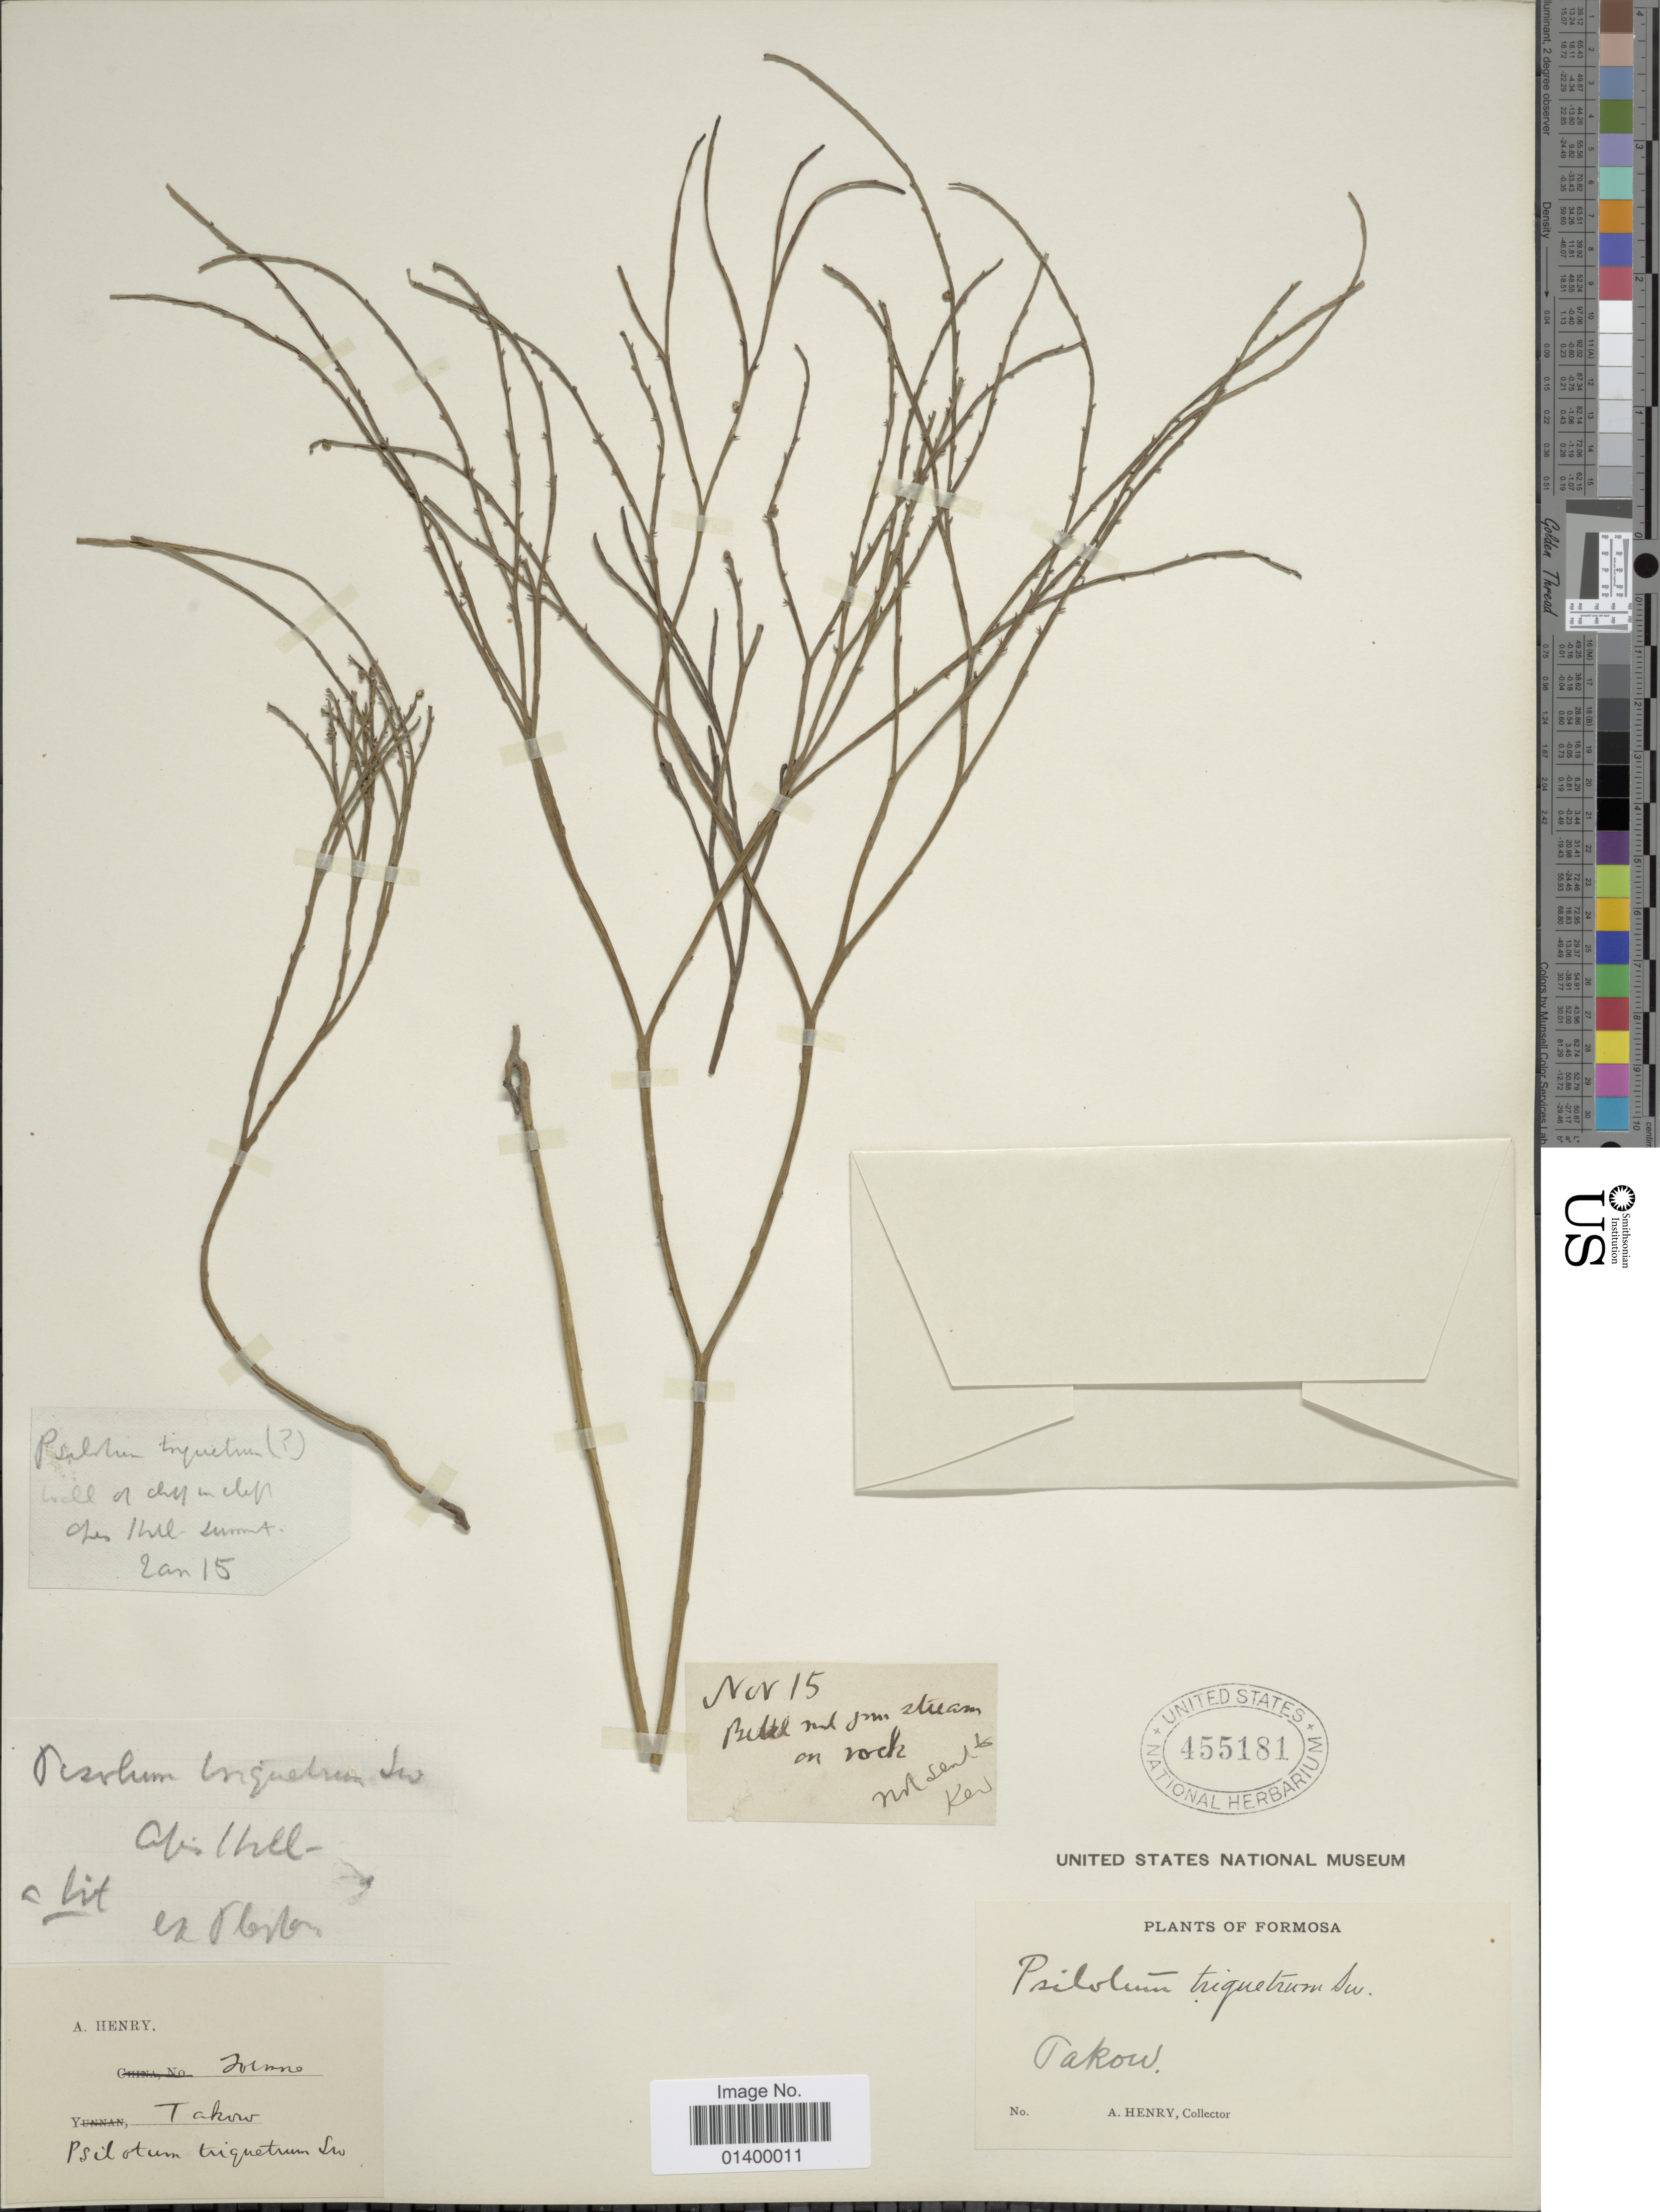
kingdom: Plantae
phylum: Tracheophyta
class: Polypodiopsida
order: Psilotales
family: Psilotaceae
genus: Psilotum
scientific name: Psilotum nudum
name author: (L.) P. Beauv.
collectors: A. Henry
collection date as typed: Transcribed d/m/y: /11/15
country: Taiwan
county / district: Kaohsiung City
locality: Takow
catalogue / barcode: US 455181